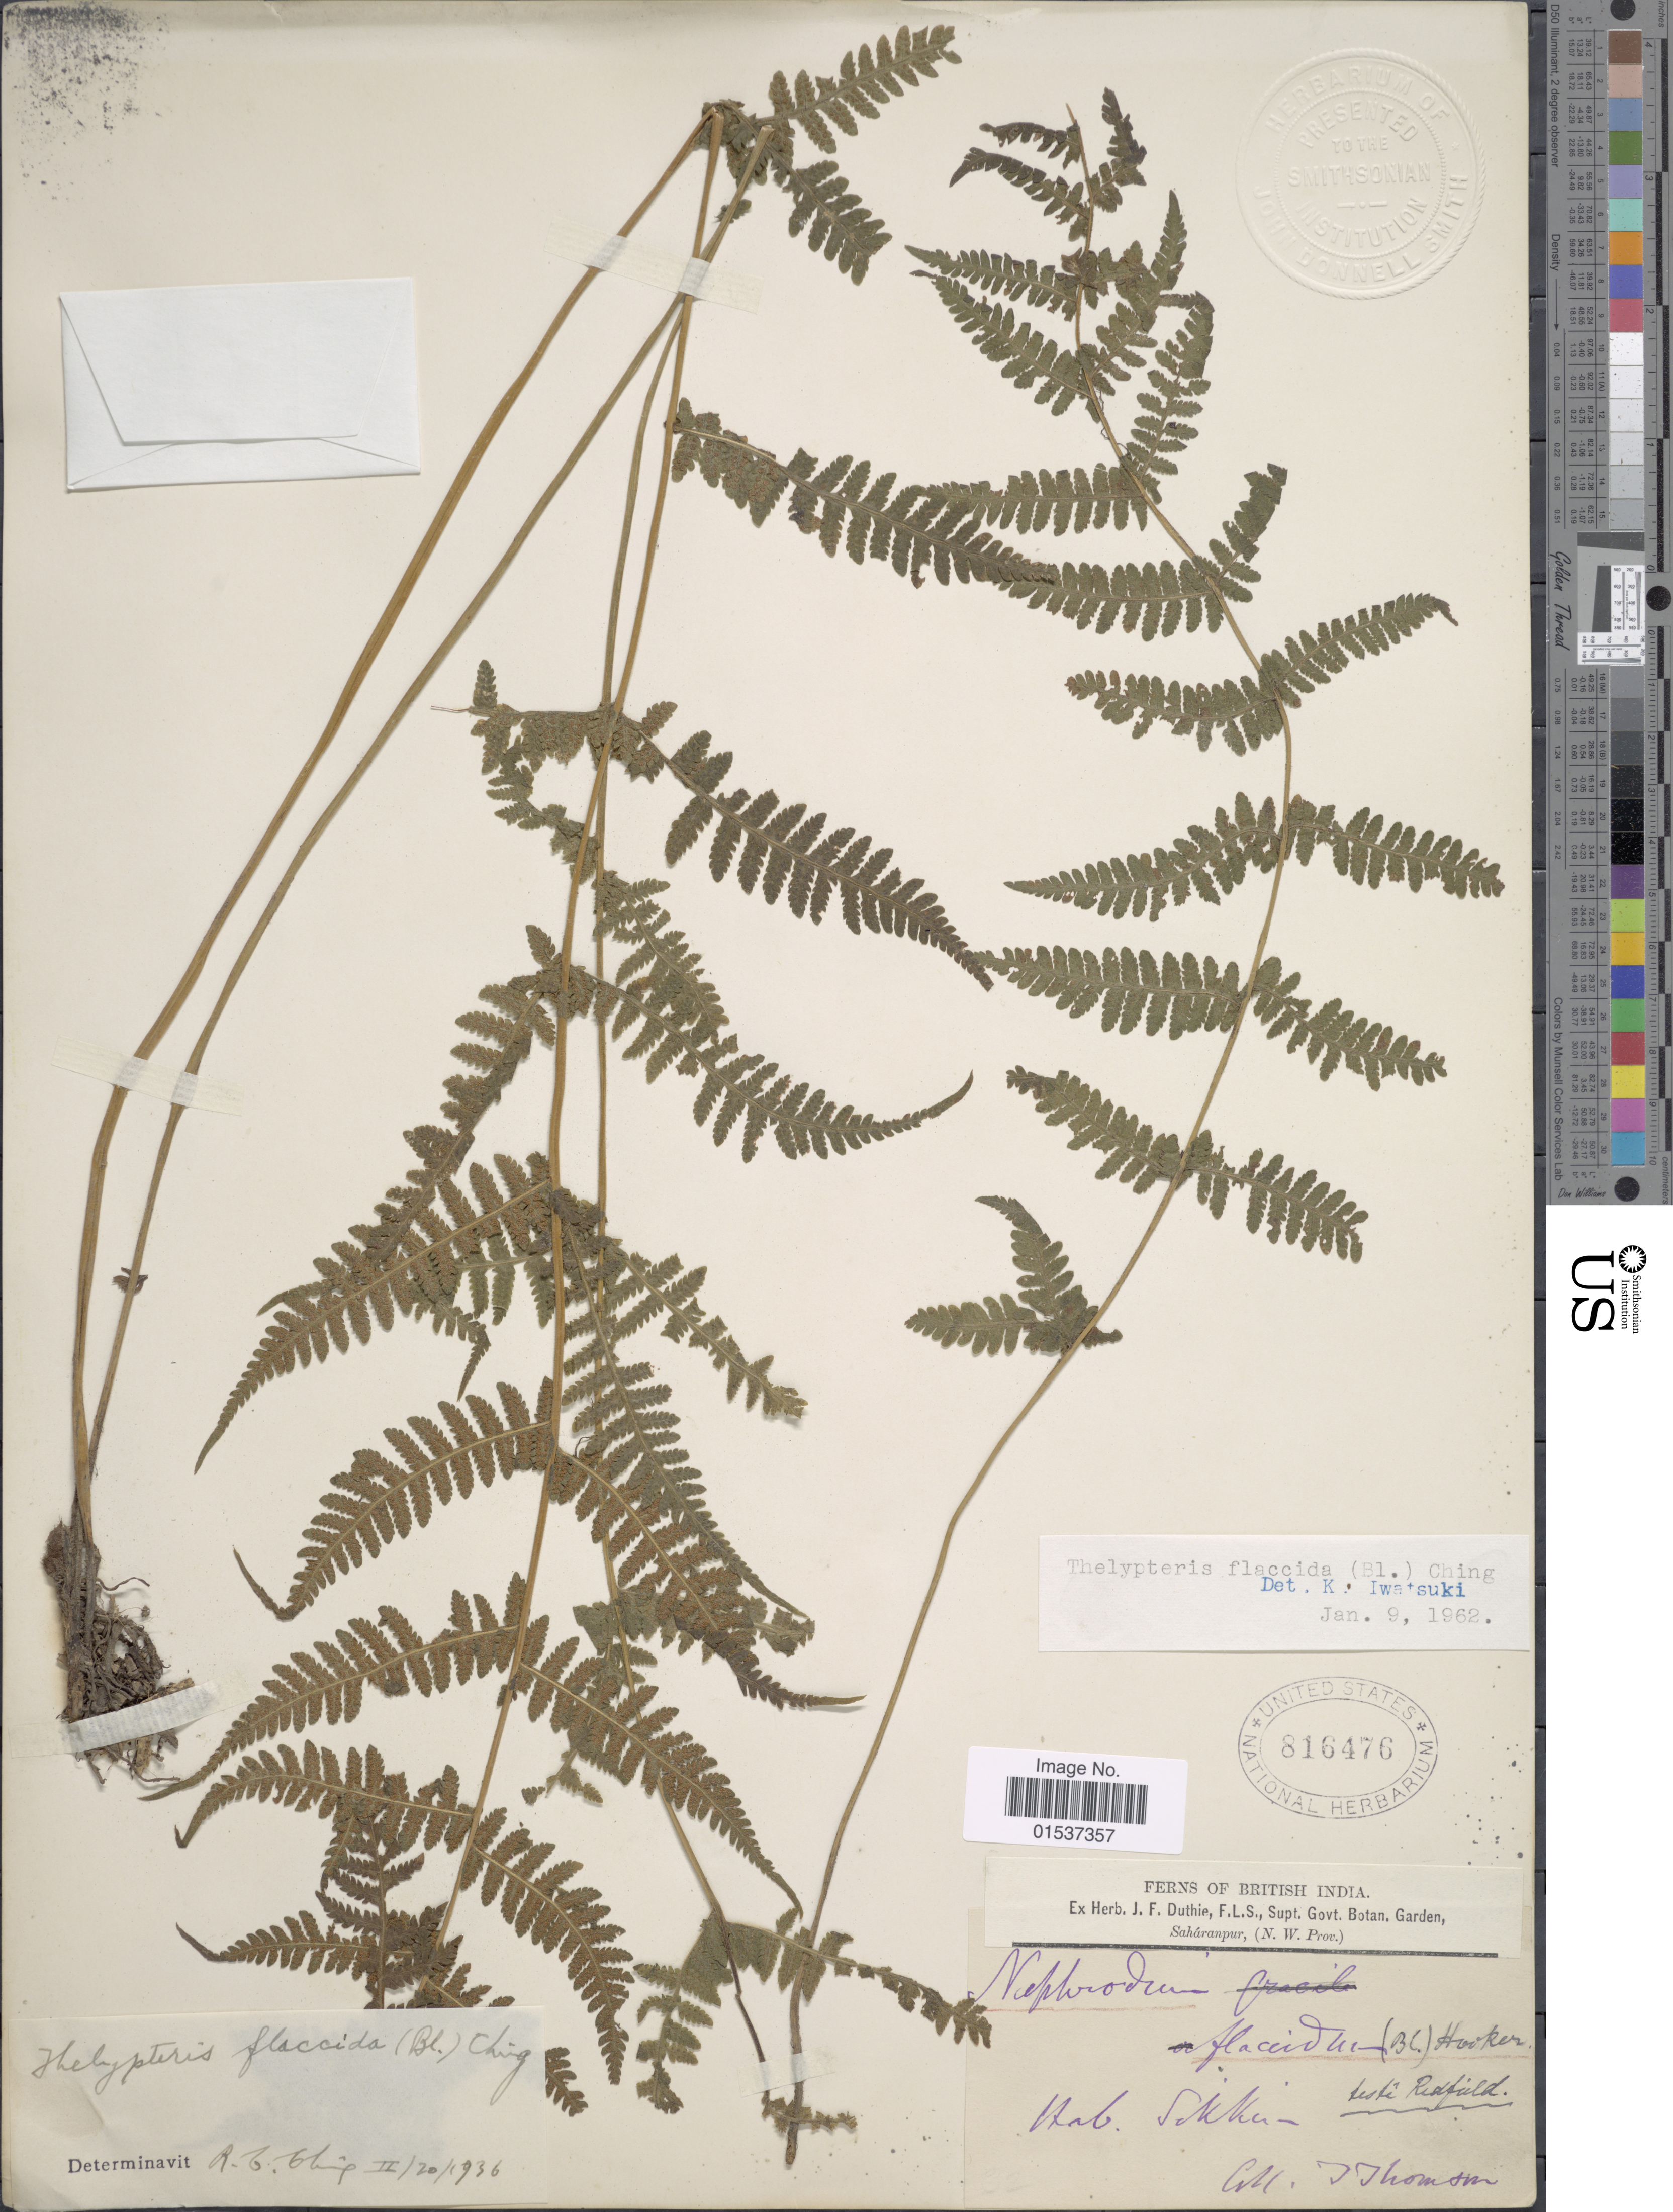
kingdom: Plantae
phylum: Tracheophyta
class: Polypodiopsida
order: Polypodiales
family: Thelypteridaceae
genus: Metathelypteris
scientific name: Metathelypteris flaccida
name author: (Blume) Ching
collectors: T. Thomson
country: India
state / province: Sikkim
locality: British India, Saharanpur, (N. W. Prov.),Sikkim,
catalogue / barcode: US 816476